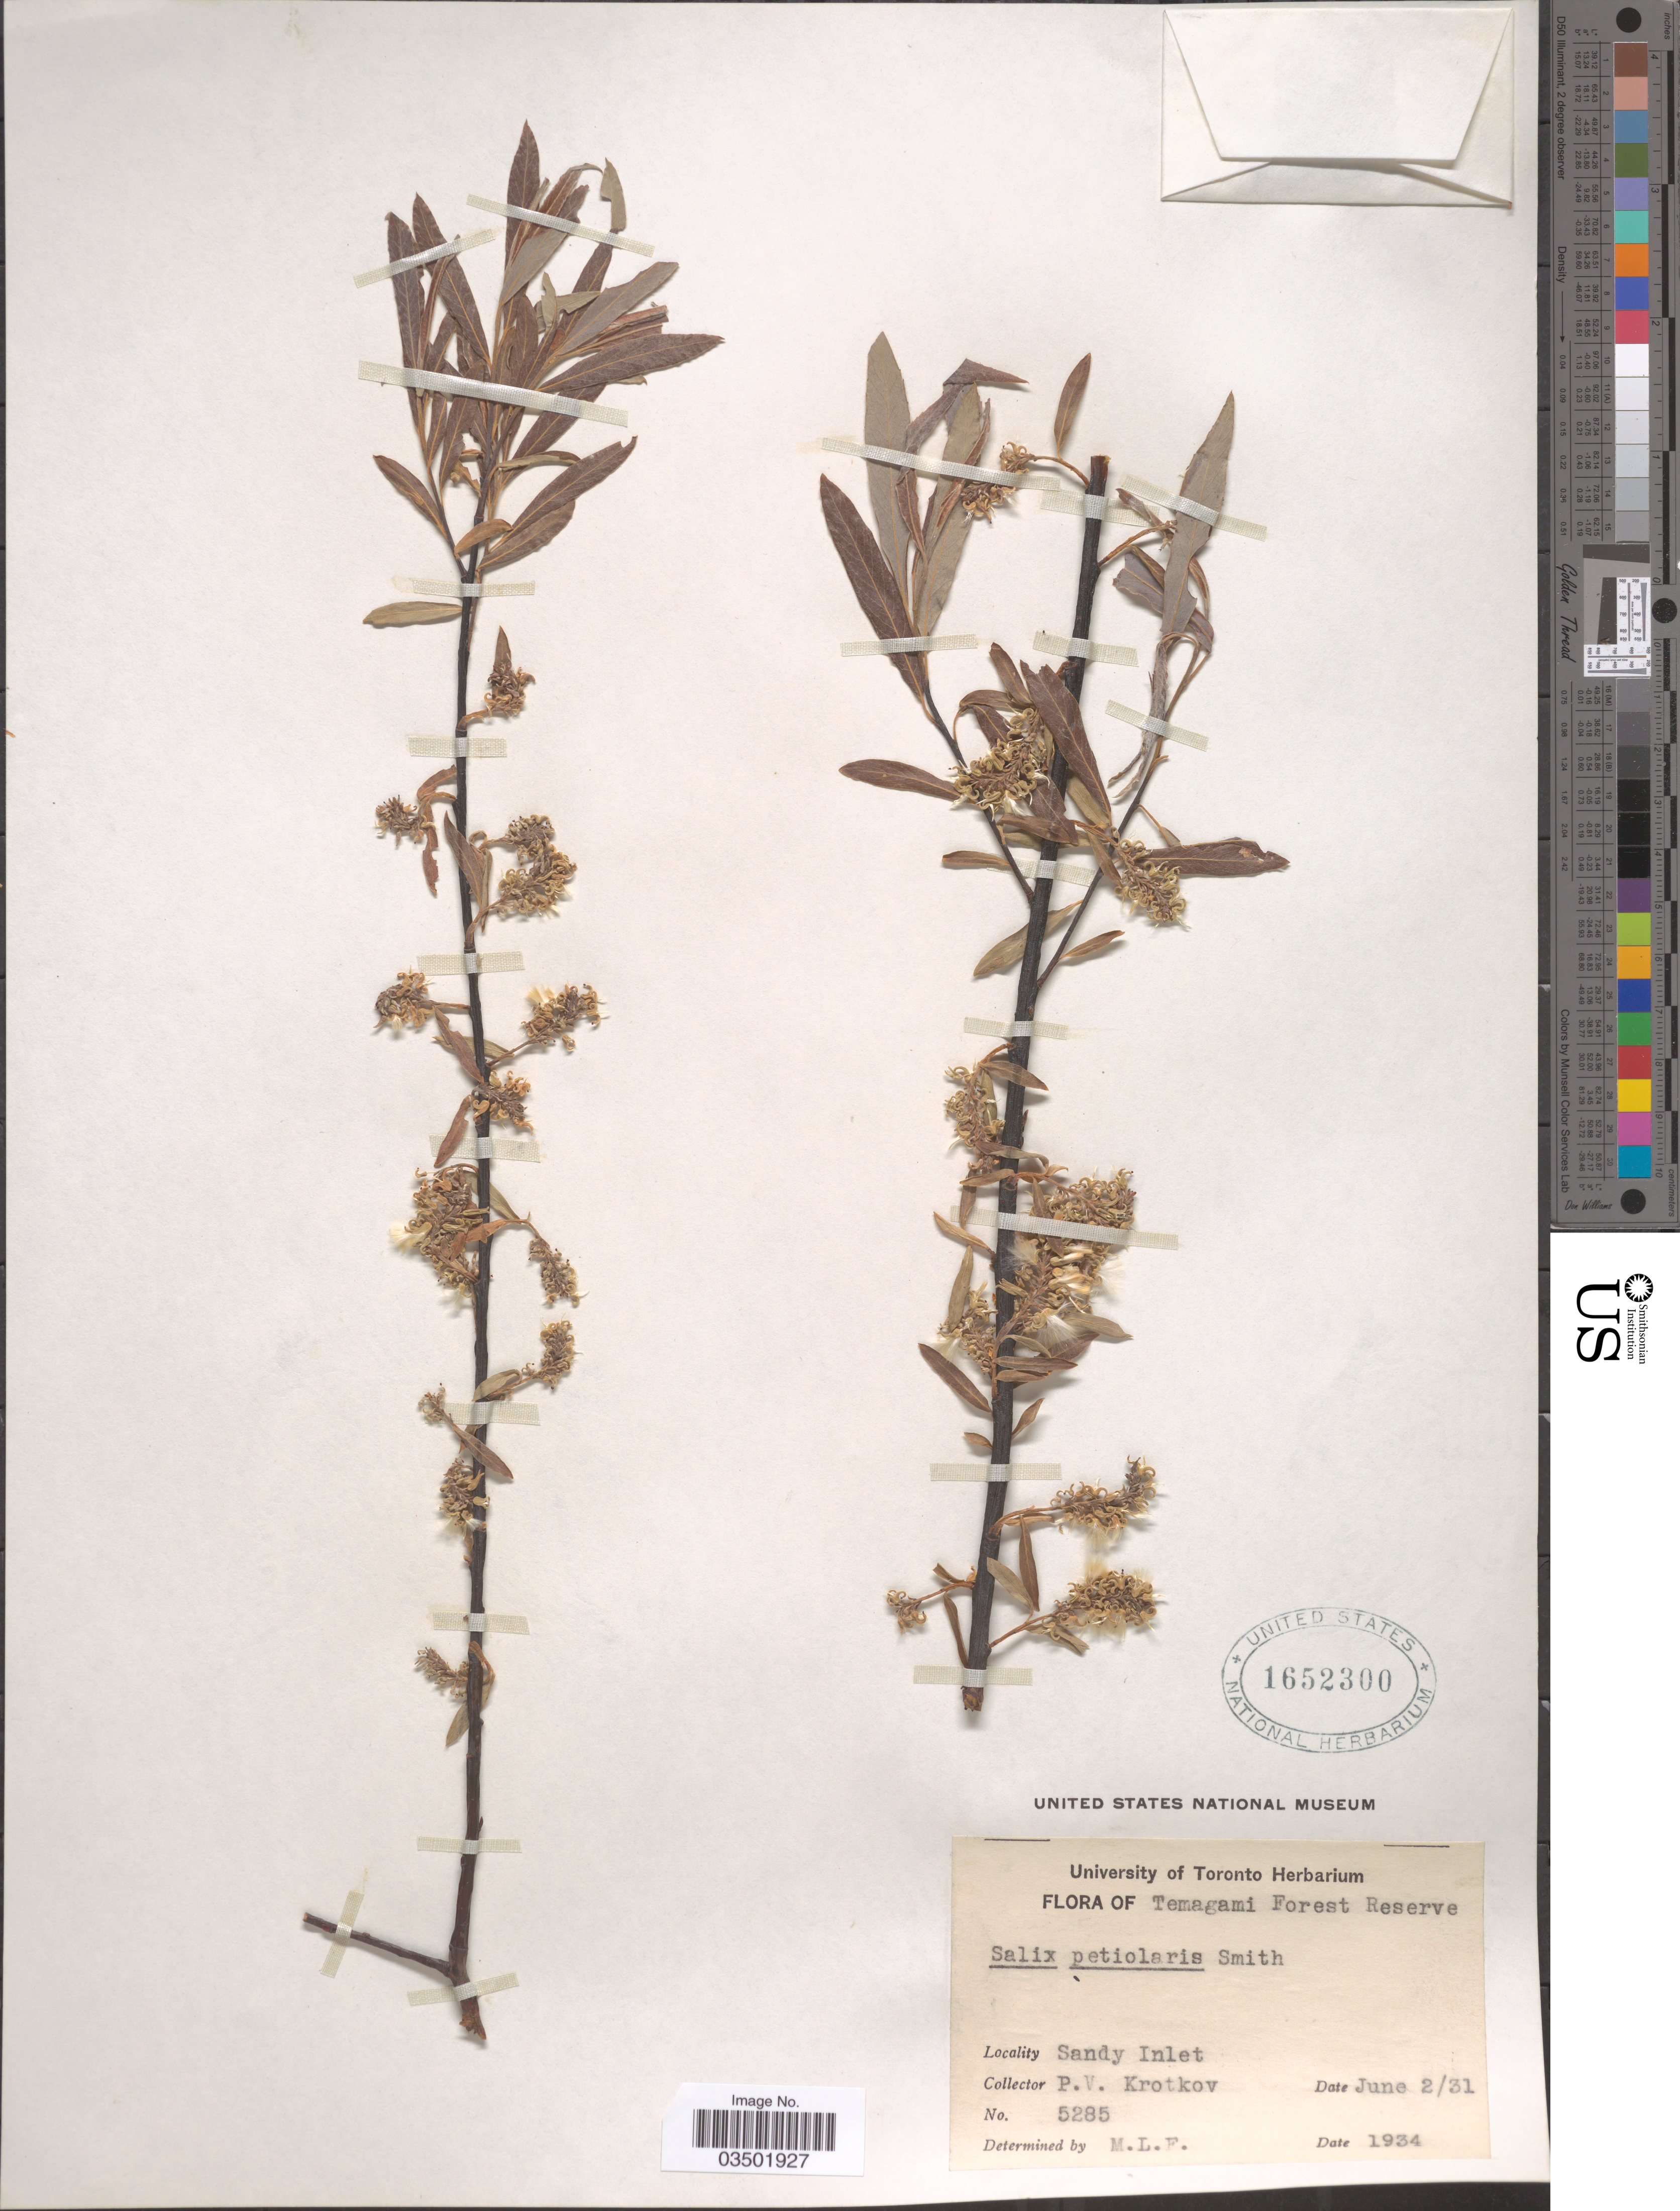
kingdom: Plantae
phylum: Tracheophyta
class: Magnoliopsida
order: Malpighiales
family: Salicaceae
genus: Salix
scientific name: Salix petiolaris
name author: Sm.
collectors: P. V. Krotkov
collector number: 5285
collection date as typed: Transcribed d/m/y: 2/6/31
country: Canada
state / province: Ontario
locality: Temagami Forest Reserve. Sandy Inlet.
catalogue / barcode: US 1652300